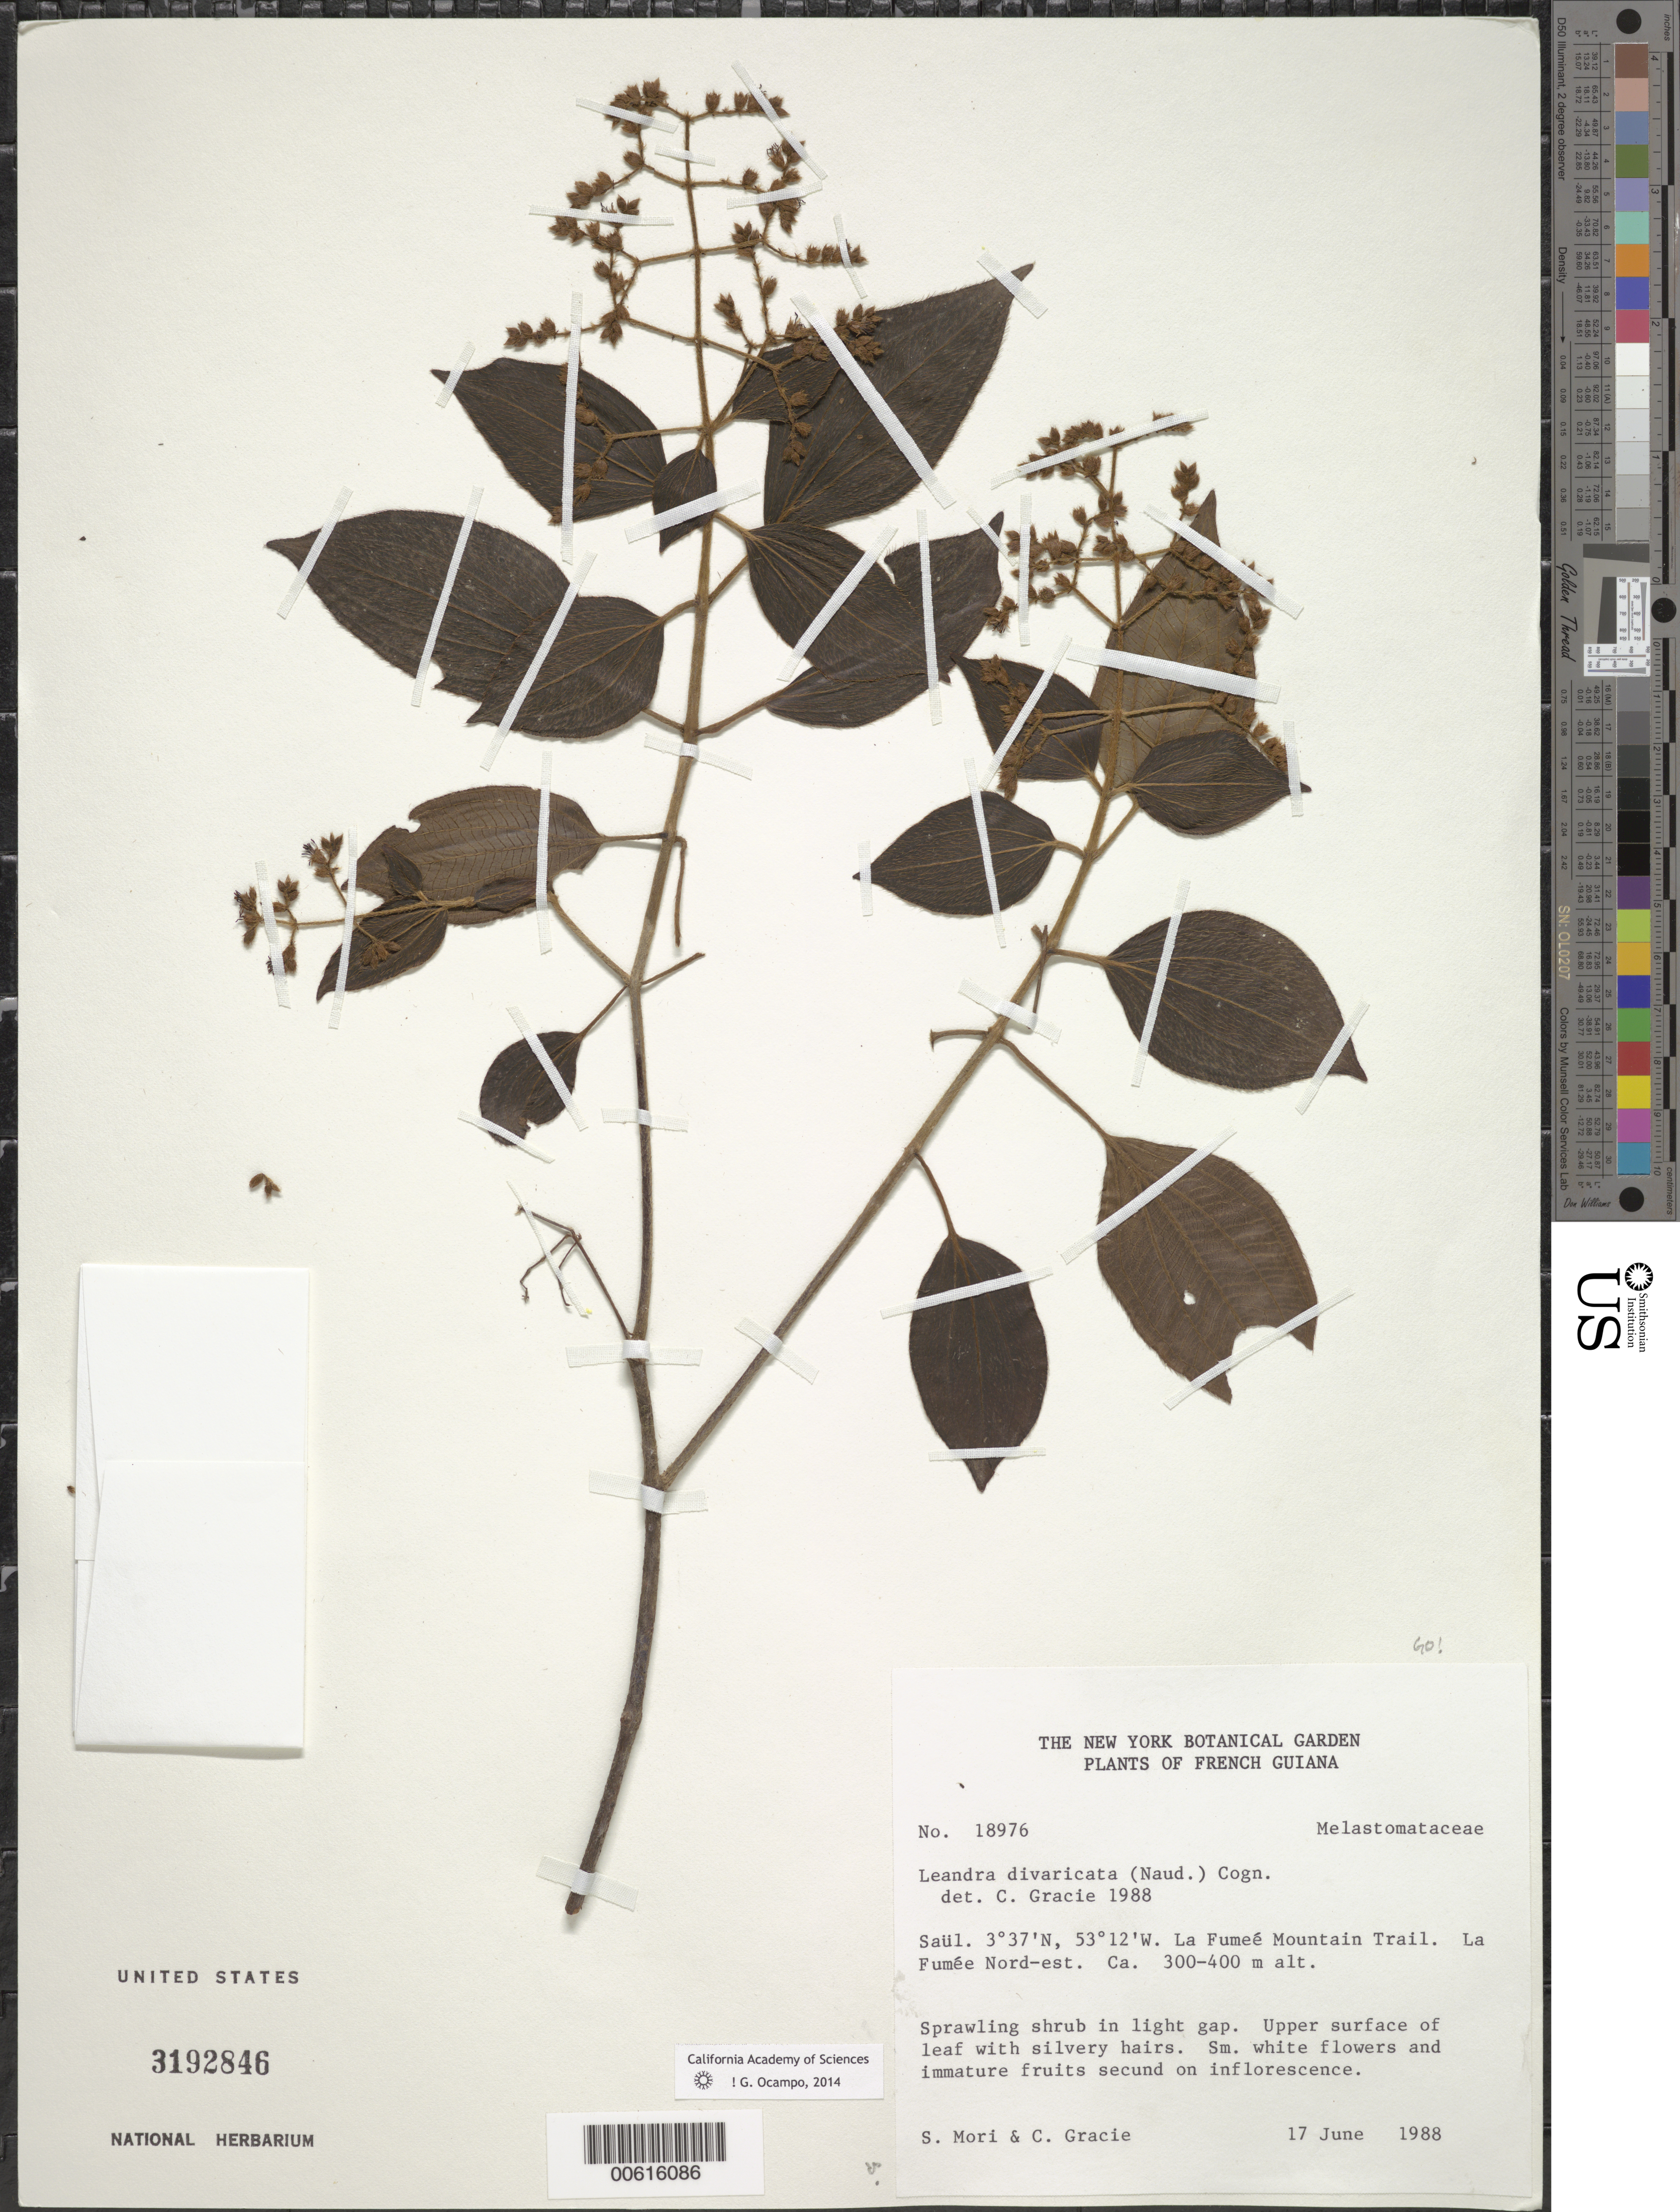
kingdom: Plantae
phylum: Tracheophyta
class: Magnoliopsida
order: Myrtales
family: Melastomataceae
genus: Leandra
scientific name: Leandra divaricata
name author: (Naudin) Cogn.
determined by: Gracie, Carol A.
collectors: S. Mori & C. A. Gracie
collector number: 18976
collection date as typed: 17-Jun-88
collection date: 1988-06-17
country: French Guiana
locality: Saül, La Fumée Mountain Trail, La Fumée Nord-est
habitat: in light gap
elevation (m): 300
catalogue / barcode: US 3192846